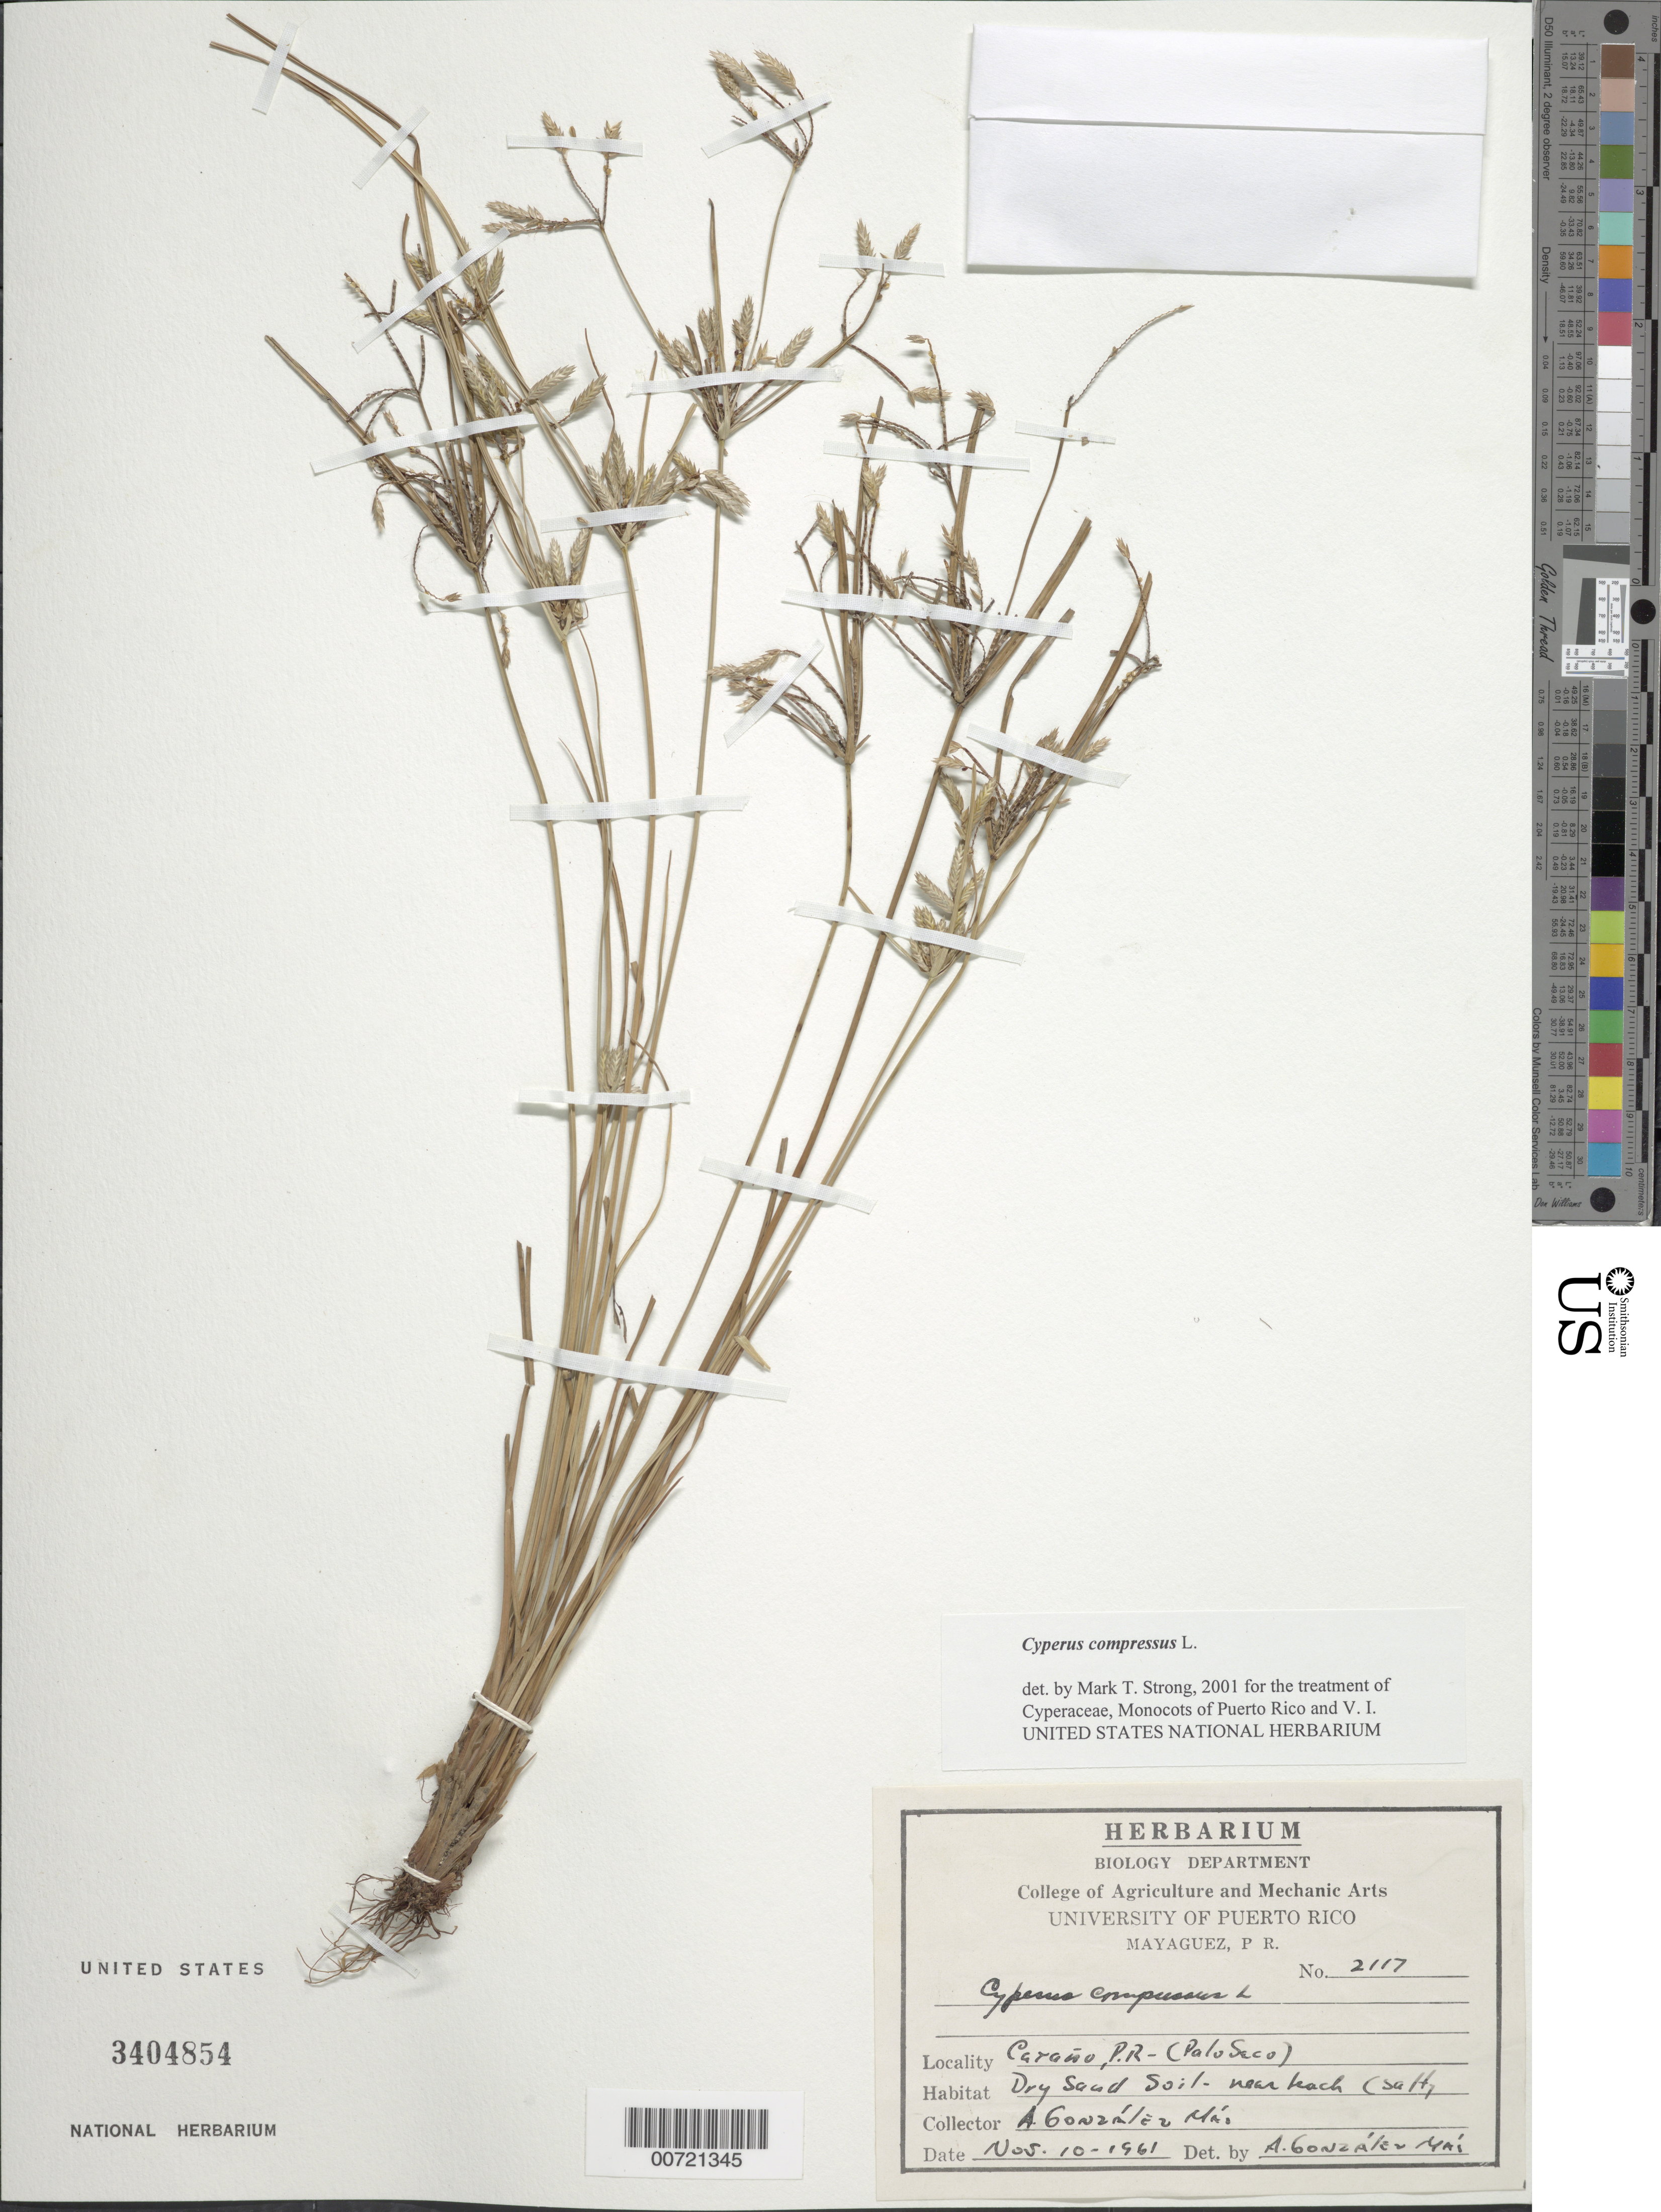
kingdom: Plantae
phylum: Tracheophyta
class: Liliopsida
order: Poales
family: Cyperaceae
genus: Cyperus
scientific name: Cyperus compressus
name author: L.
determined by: Strong, M. T., (US), Smithsonian Institution - National Museum of Natural History (UNITED STATES)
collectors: A. González Más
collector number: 2117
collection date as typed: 10 Nov 1961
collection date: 1961-11-10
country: Puerto Rico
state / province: Cataño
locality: Cataño: Palo Seco.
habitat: Near beach.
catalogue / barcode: US 3404854